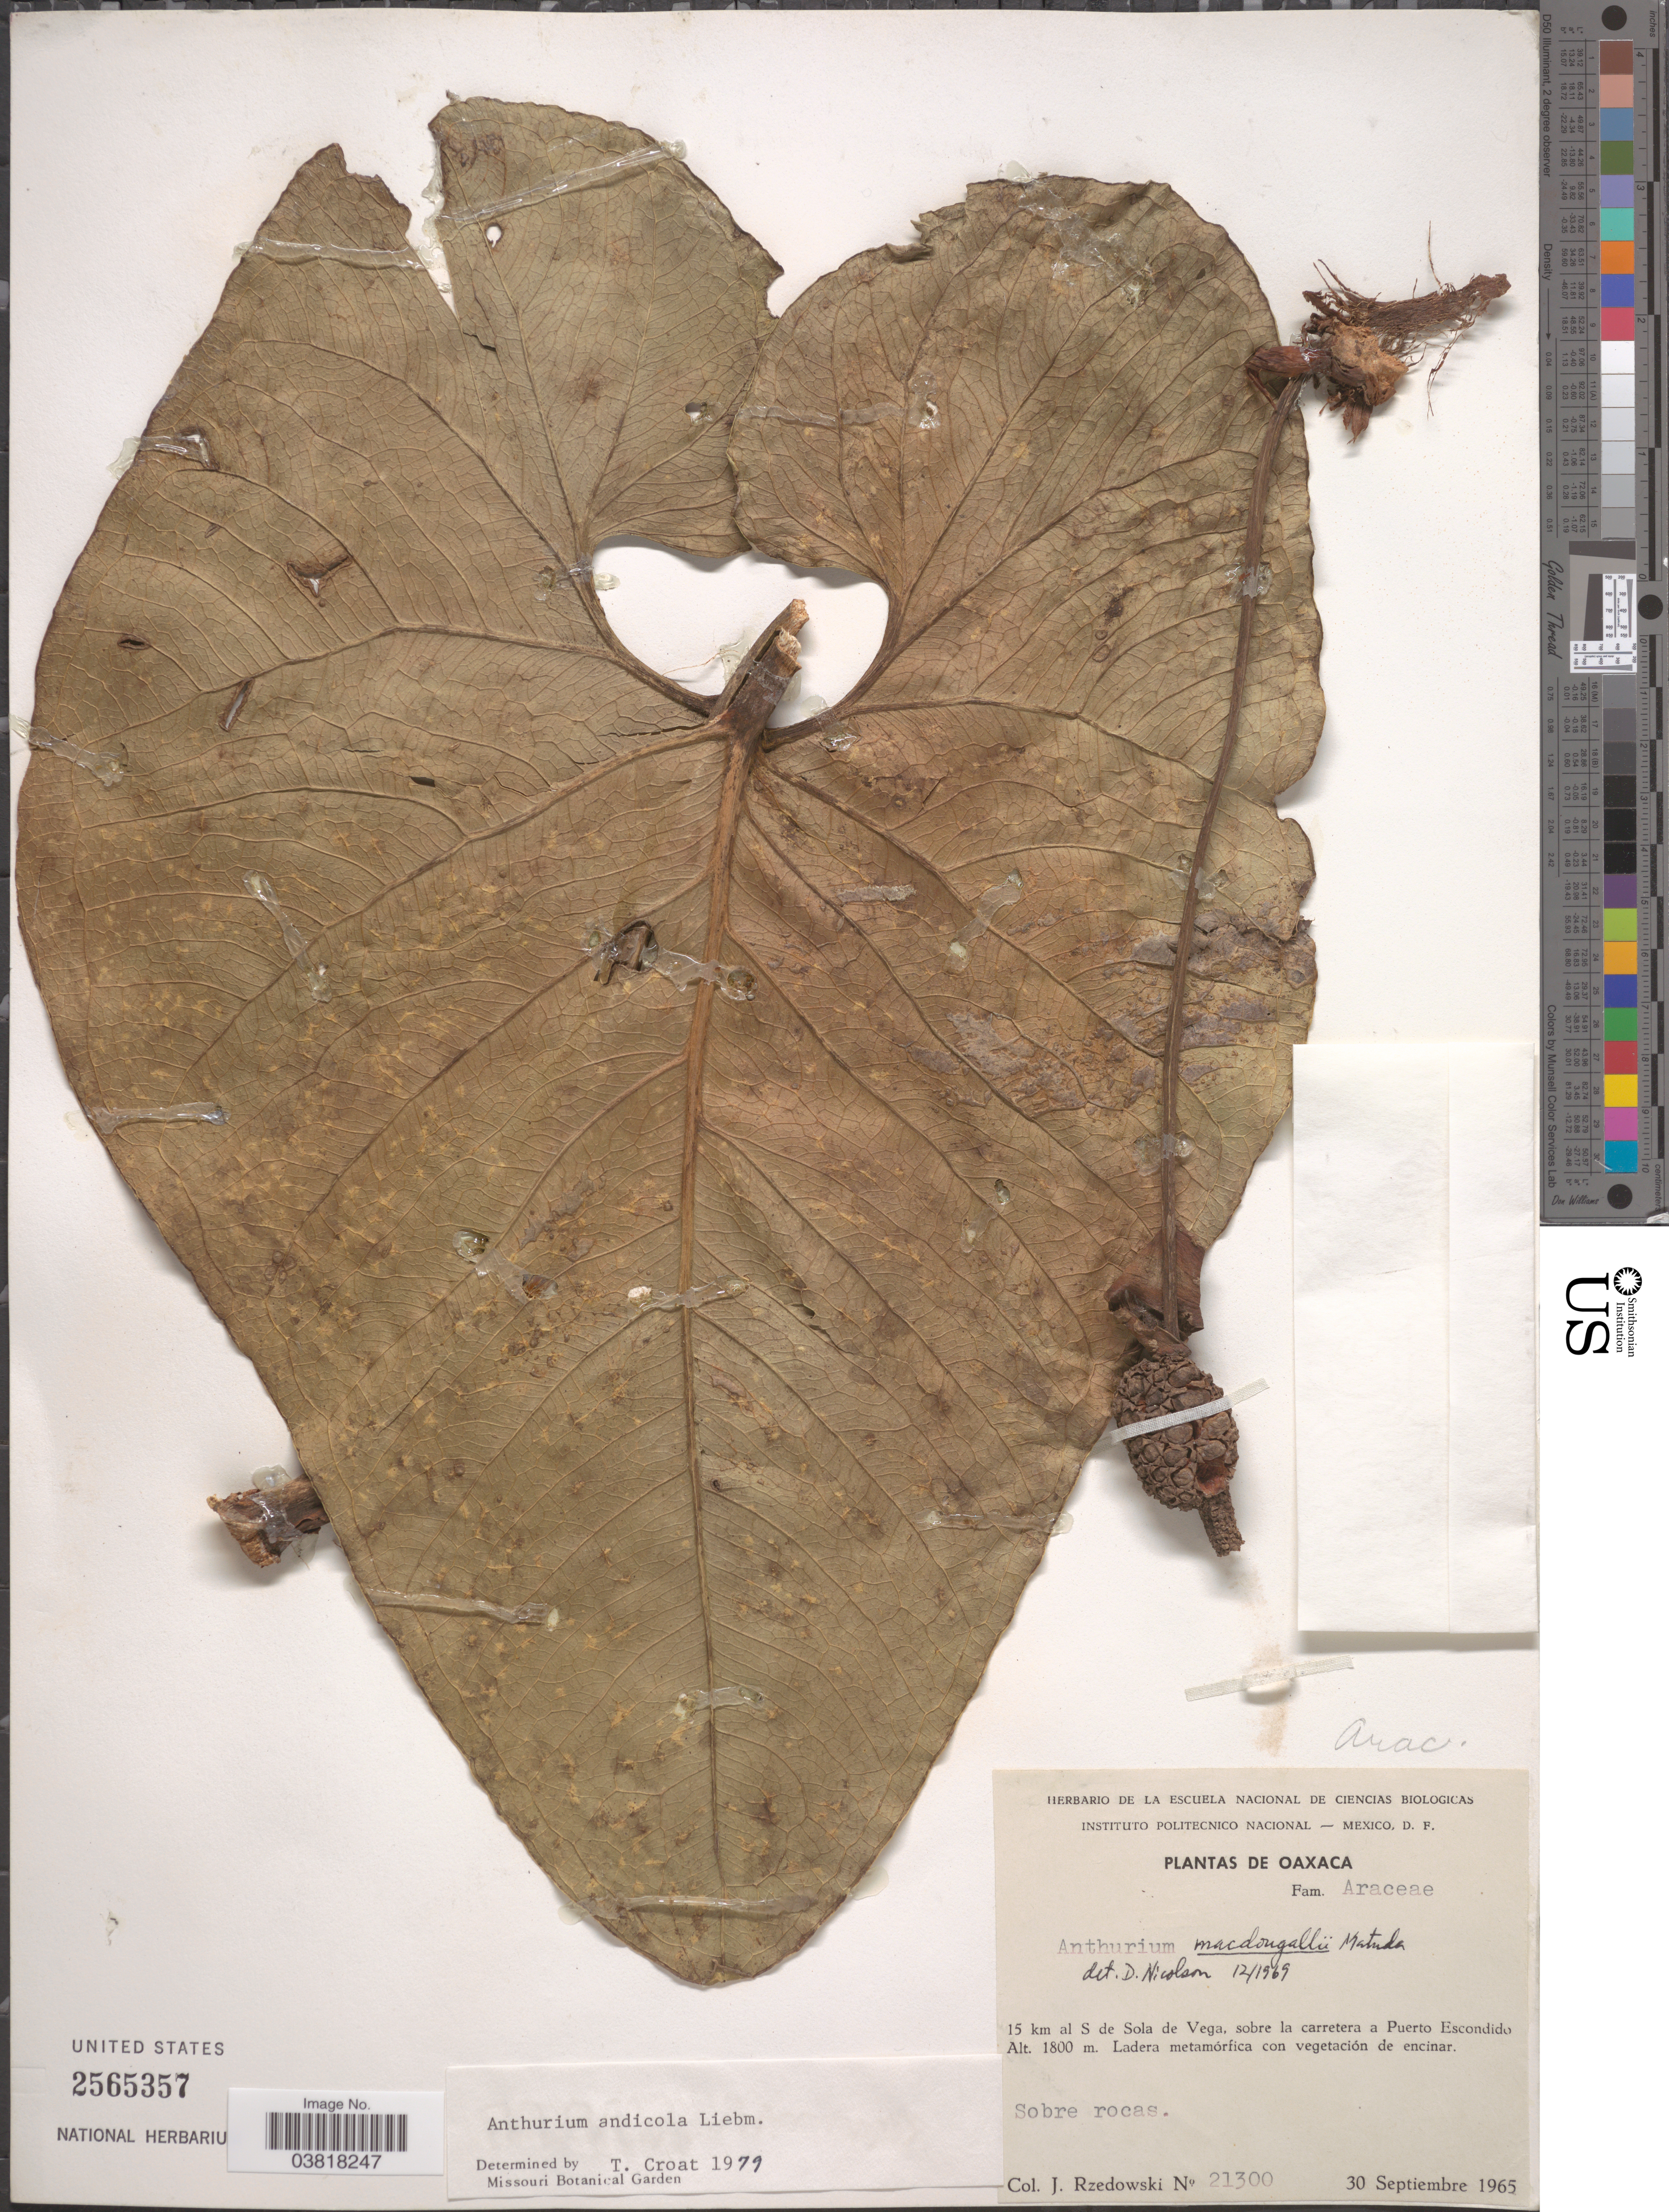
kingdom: Plantae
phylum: Tracheophyta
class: Liliopsida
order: Alismatales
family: Araceae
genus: Anthurium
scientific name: Anthurium andicola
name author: Liebm.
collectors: J. Rzedowski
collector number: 21300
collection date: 1965-09-30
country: Mexico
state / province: Oaxaca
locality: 15 km al S de Sola de Vega, sobre la carretera a Puerto Escondido.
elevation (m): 1800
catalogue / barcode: US 2565357